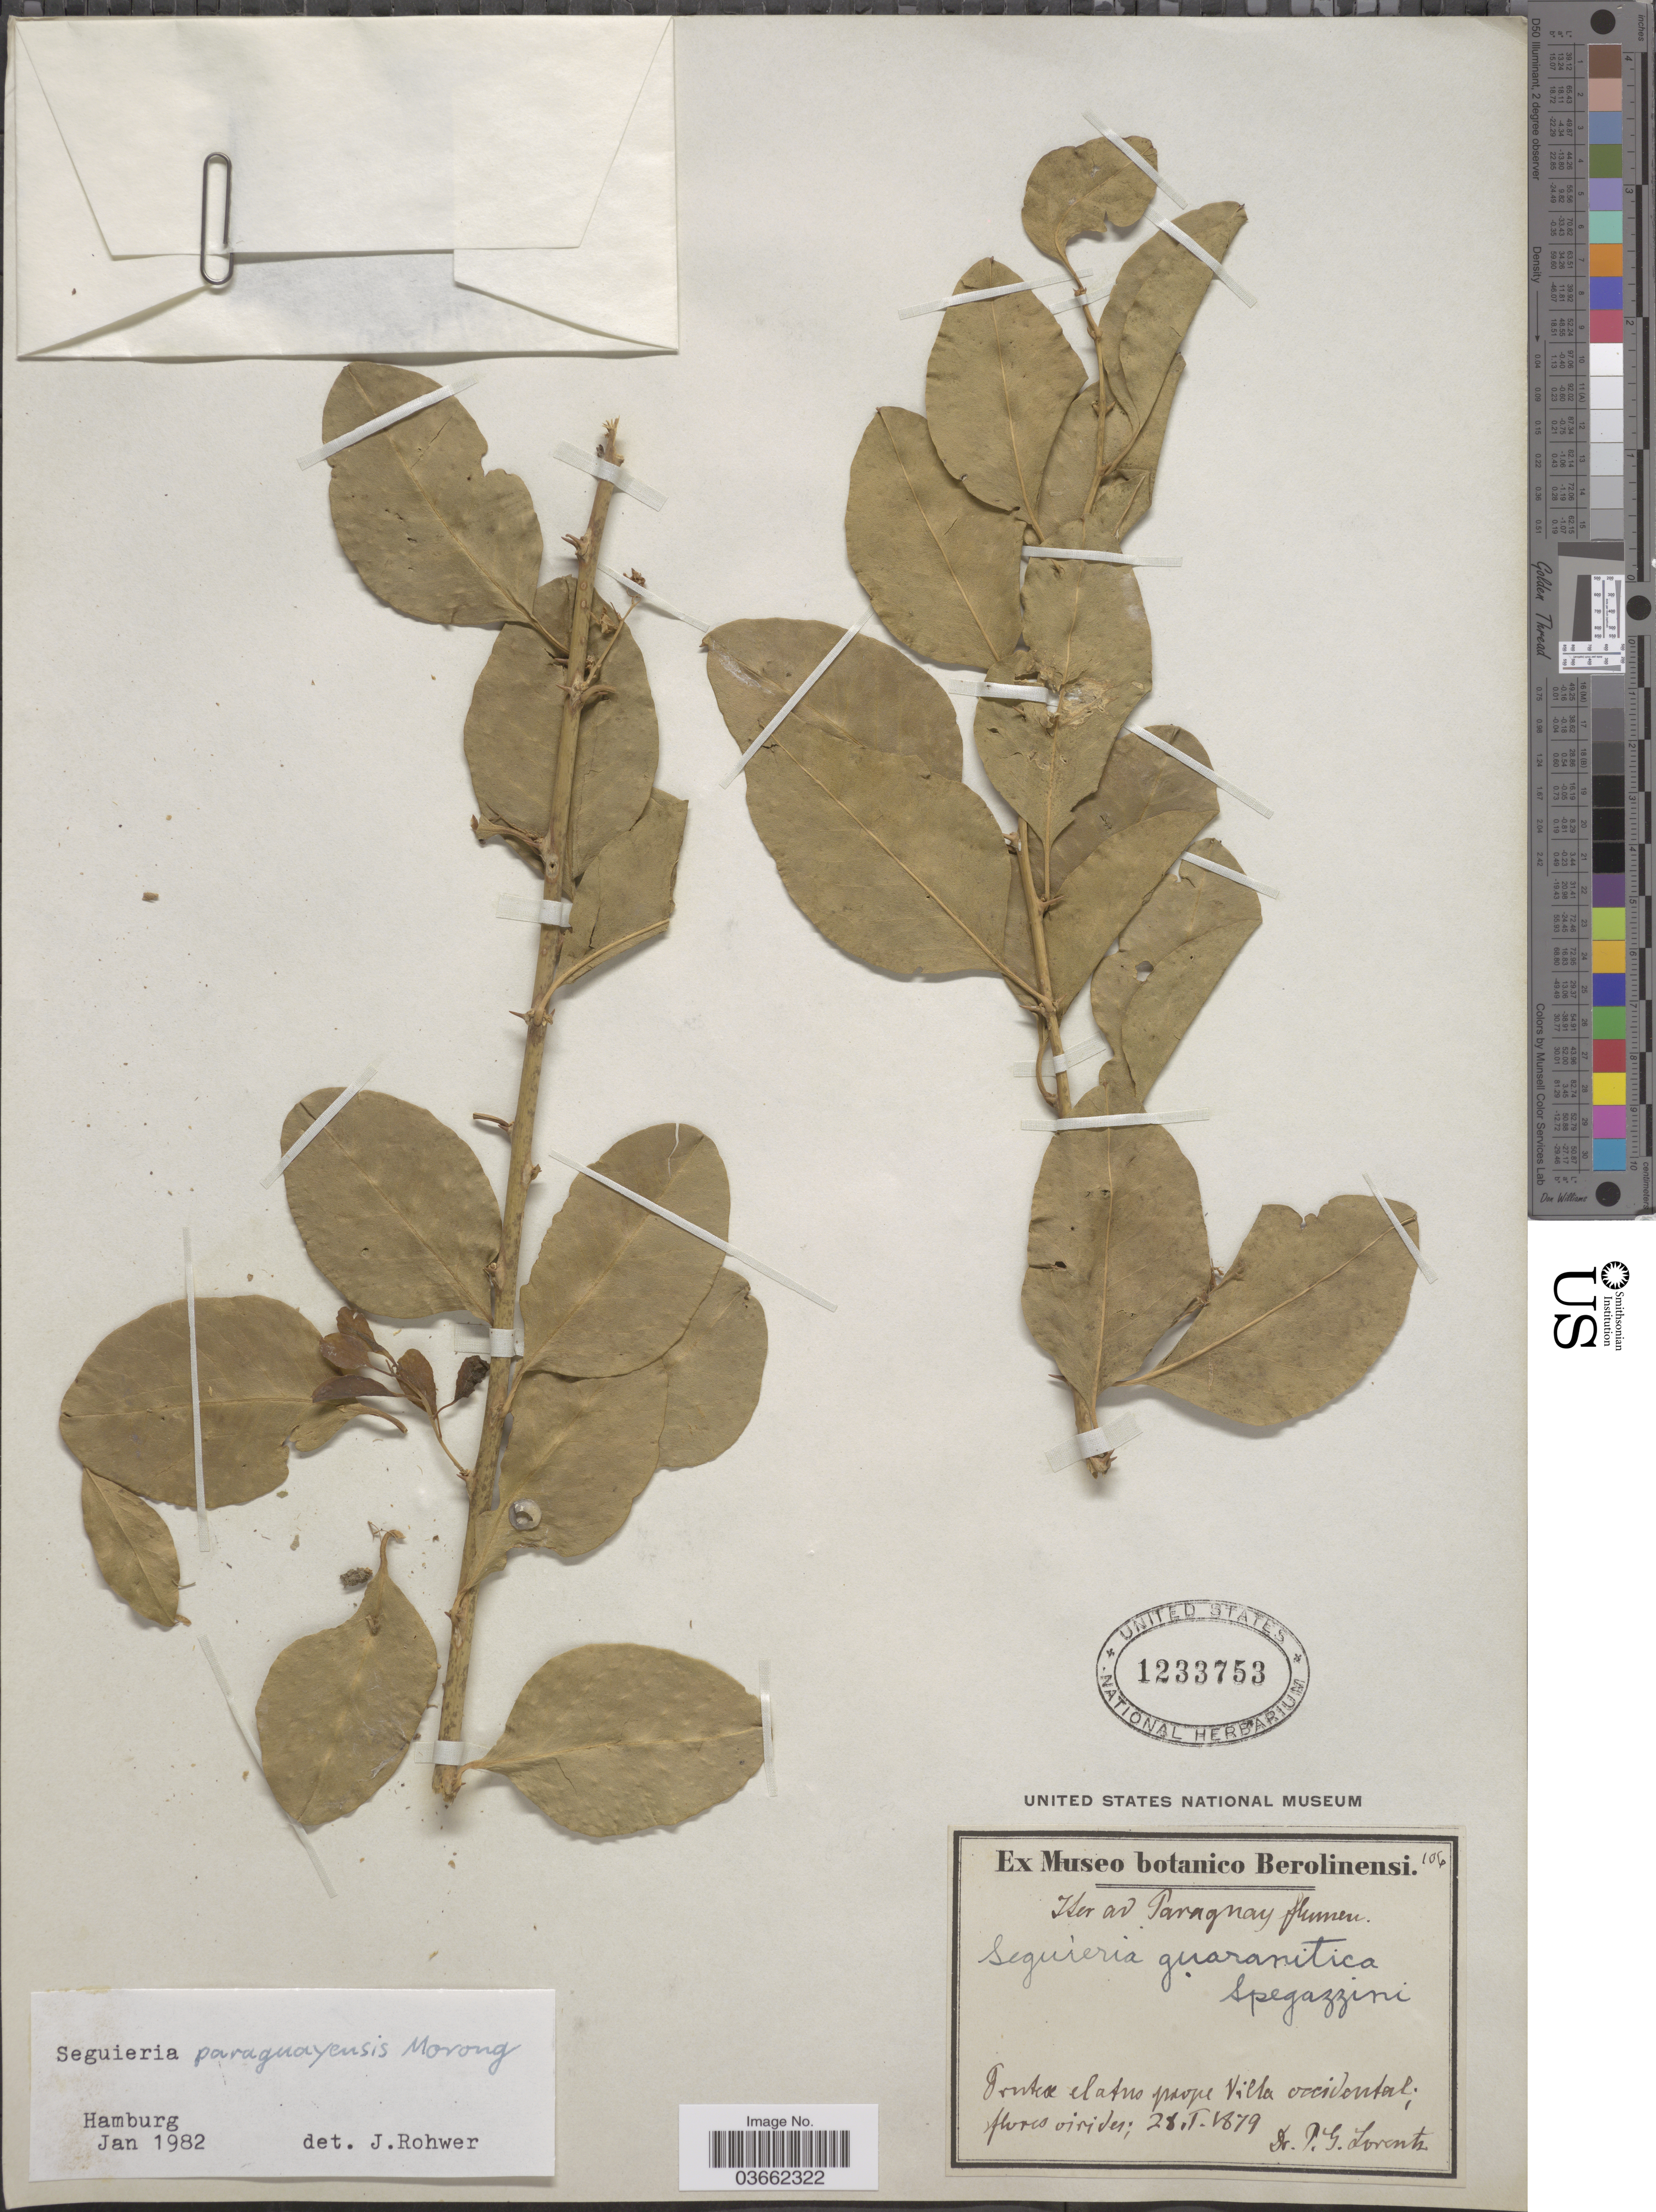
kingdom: Plantae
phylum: Tracheophyta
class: Magnoliopsida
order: Caryophyllales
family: Phytolaccaceae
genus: Seguieria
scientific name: Seguieria paraguayensis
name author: Morong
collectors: P. G. Lorentz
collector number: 106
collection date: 1879-01-28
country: Paraguay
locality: Ad Paraguay flumen. Fontes elatno [interpreted] prope Villa occidental.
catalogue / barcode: US 1233753